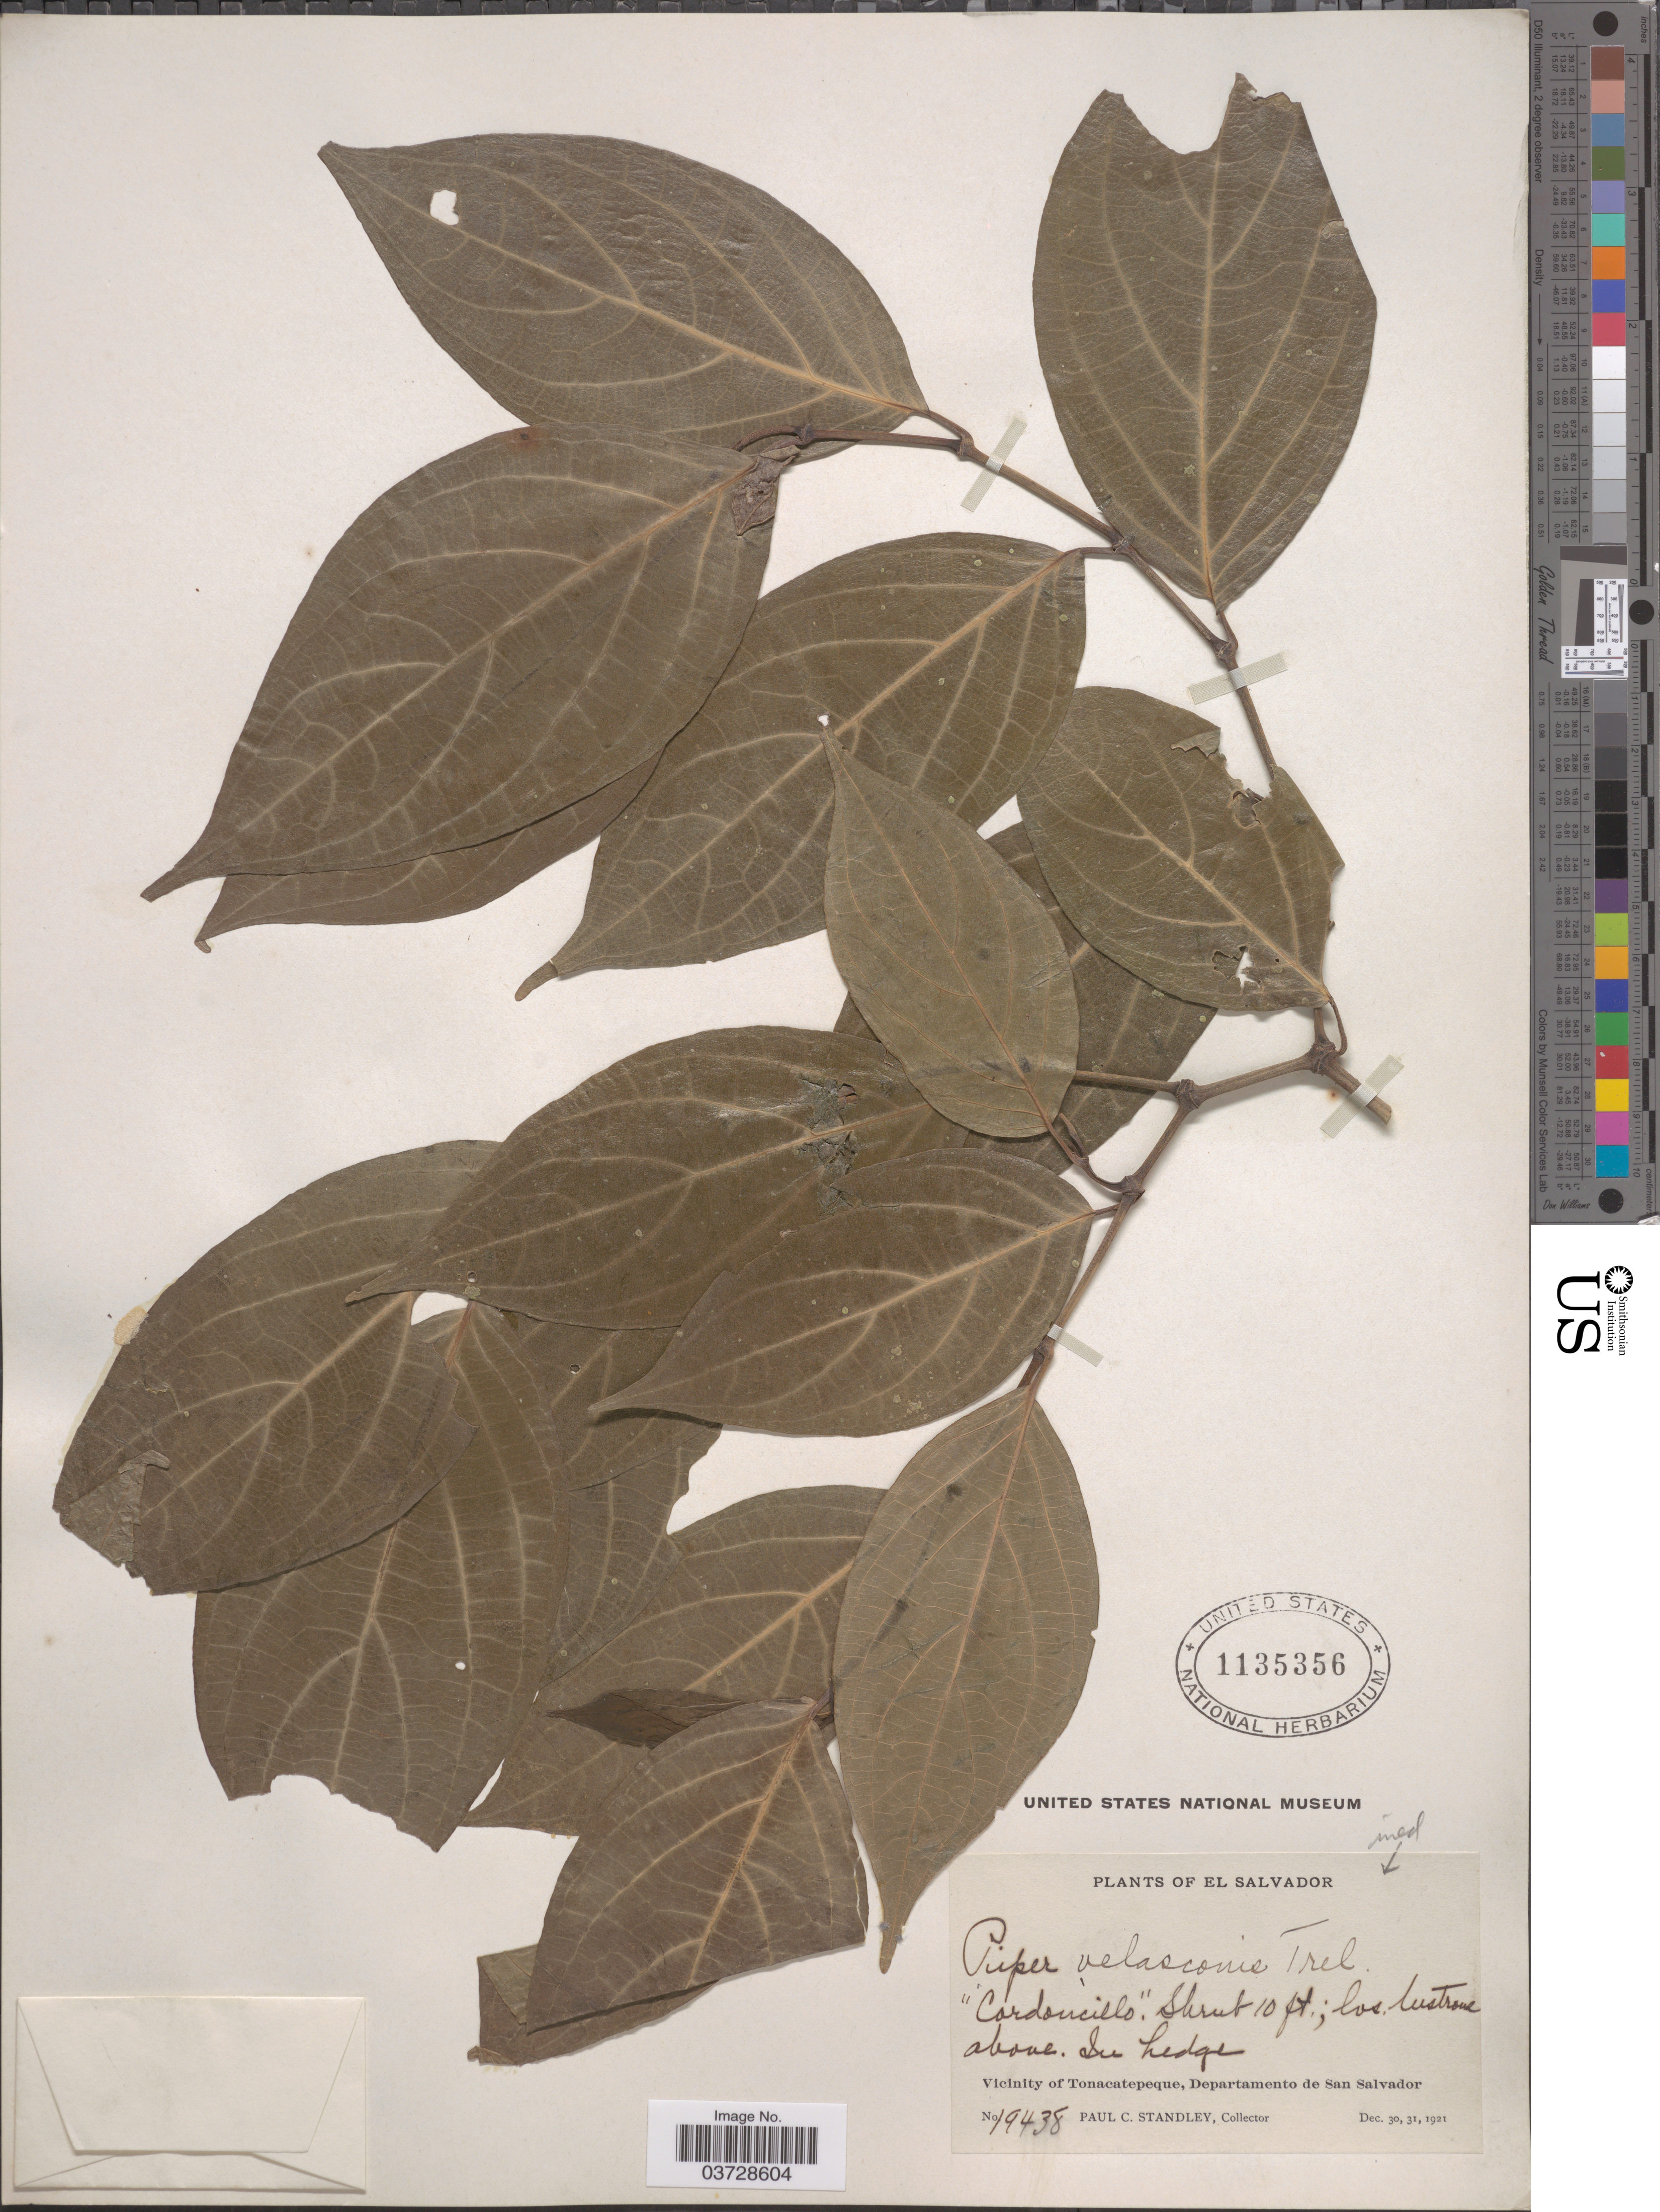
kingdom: Plantae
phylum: Tracheophyta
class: Magnoliopsida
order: Piperales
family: Piperaceae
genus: Piper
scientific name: Piper sp.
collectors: P. C. Standley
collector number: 19438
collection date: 1921-12-30/1921-12-31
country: El Salvador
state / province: San Salvador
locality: Vicinity of Tonacatepeque, Departamento de San Salvador.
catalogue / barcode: US 1135356